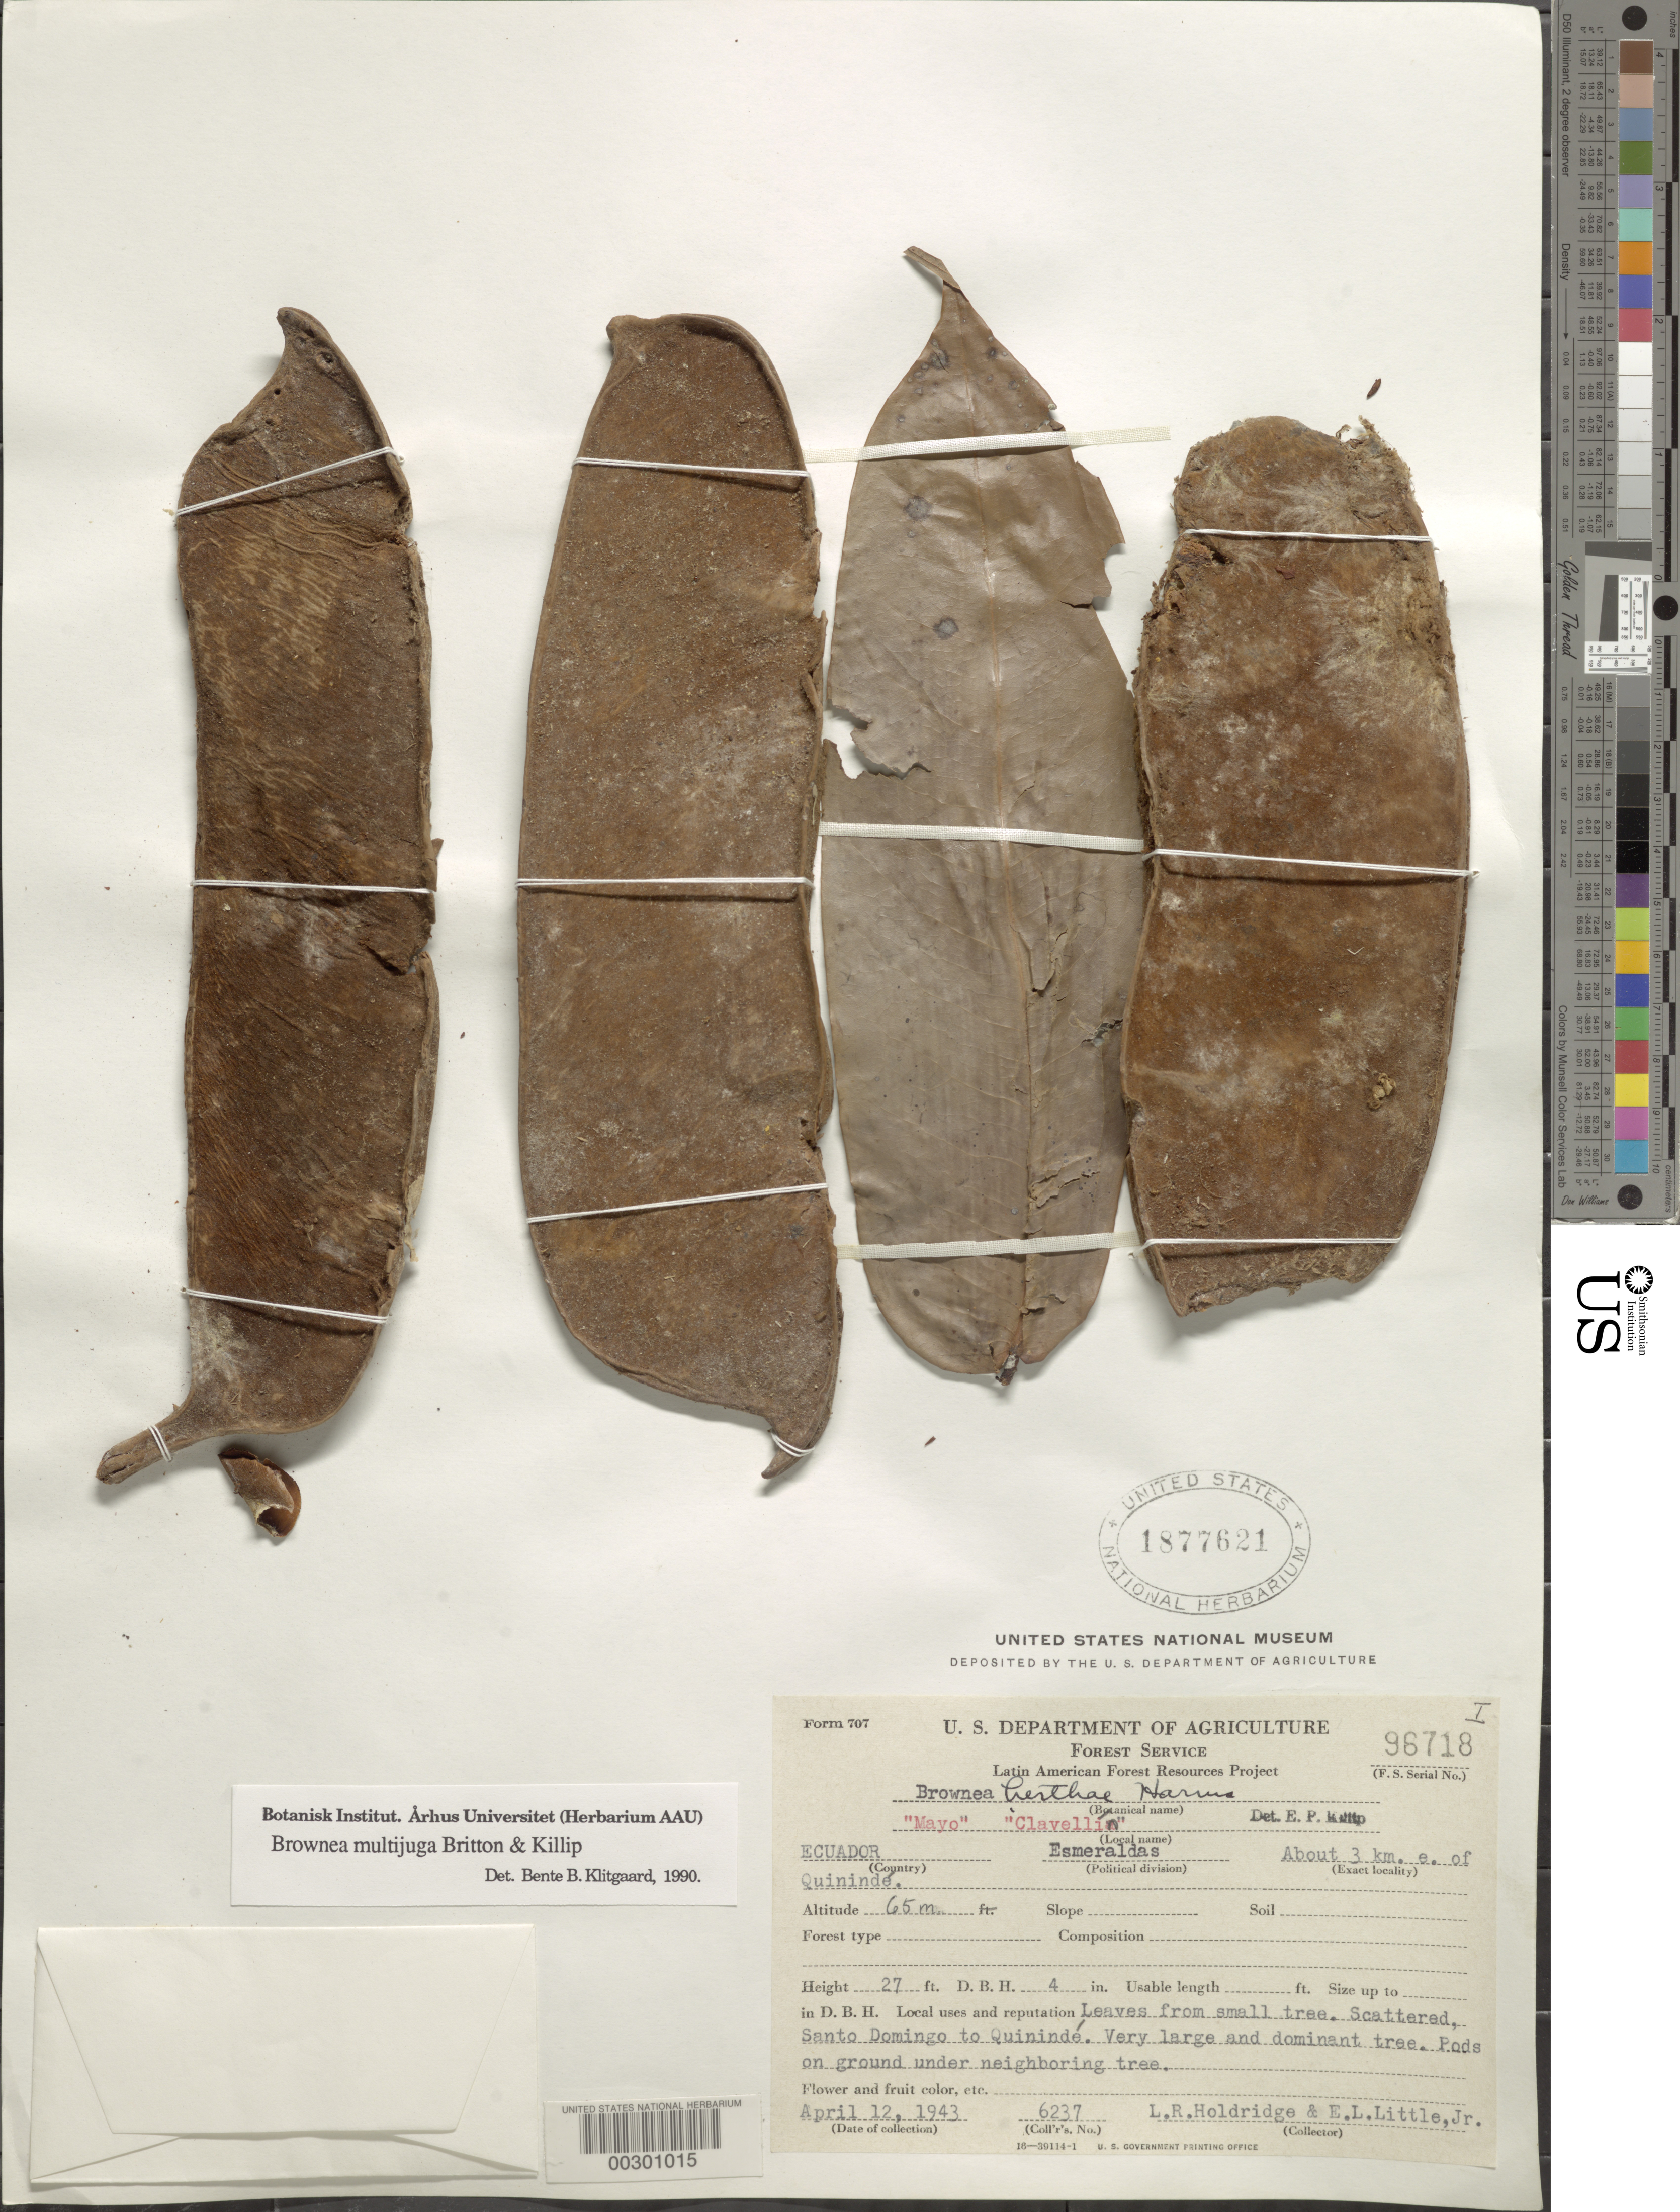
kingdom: Plantae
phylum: Tracheophyta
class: Magnoliopsida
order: Fabales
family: Fabaceae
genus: Brownea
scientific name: Brownea multijuga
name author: Britton & Killip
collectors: L. Holdridge & E. L. Little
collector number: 6237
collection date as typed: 12 Apr 1943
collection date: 1943-04-12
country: Ecuador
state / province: Esmeraldas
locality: About 3 km E of Quininde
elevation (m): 65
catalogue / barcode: US 1877621